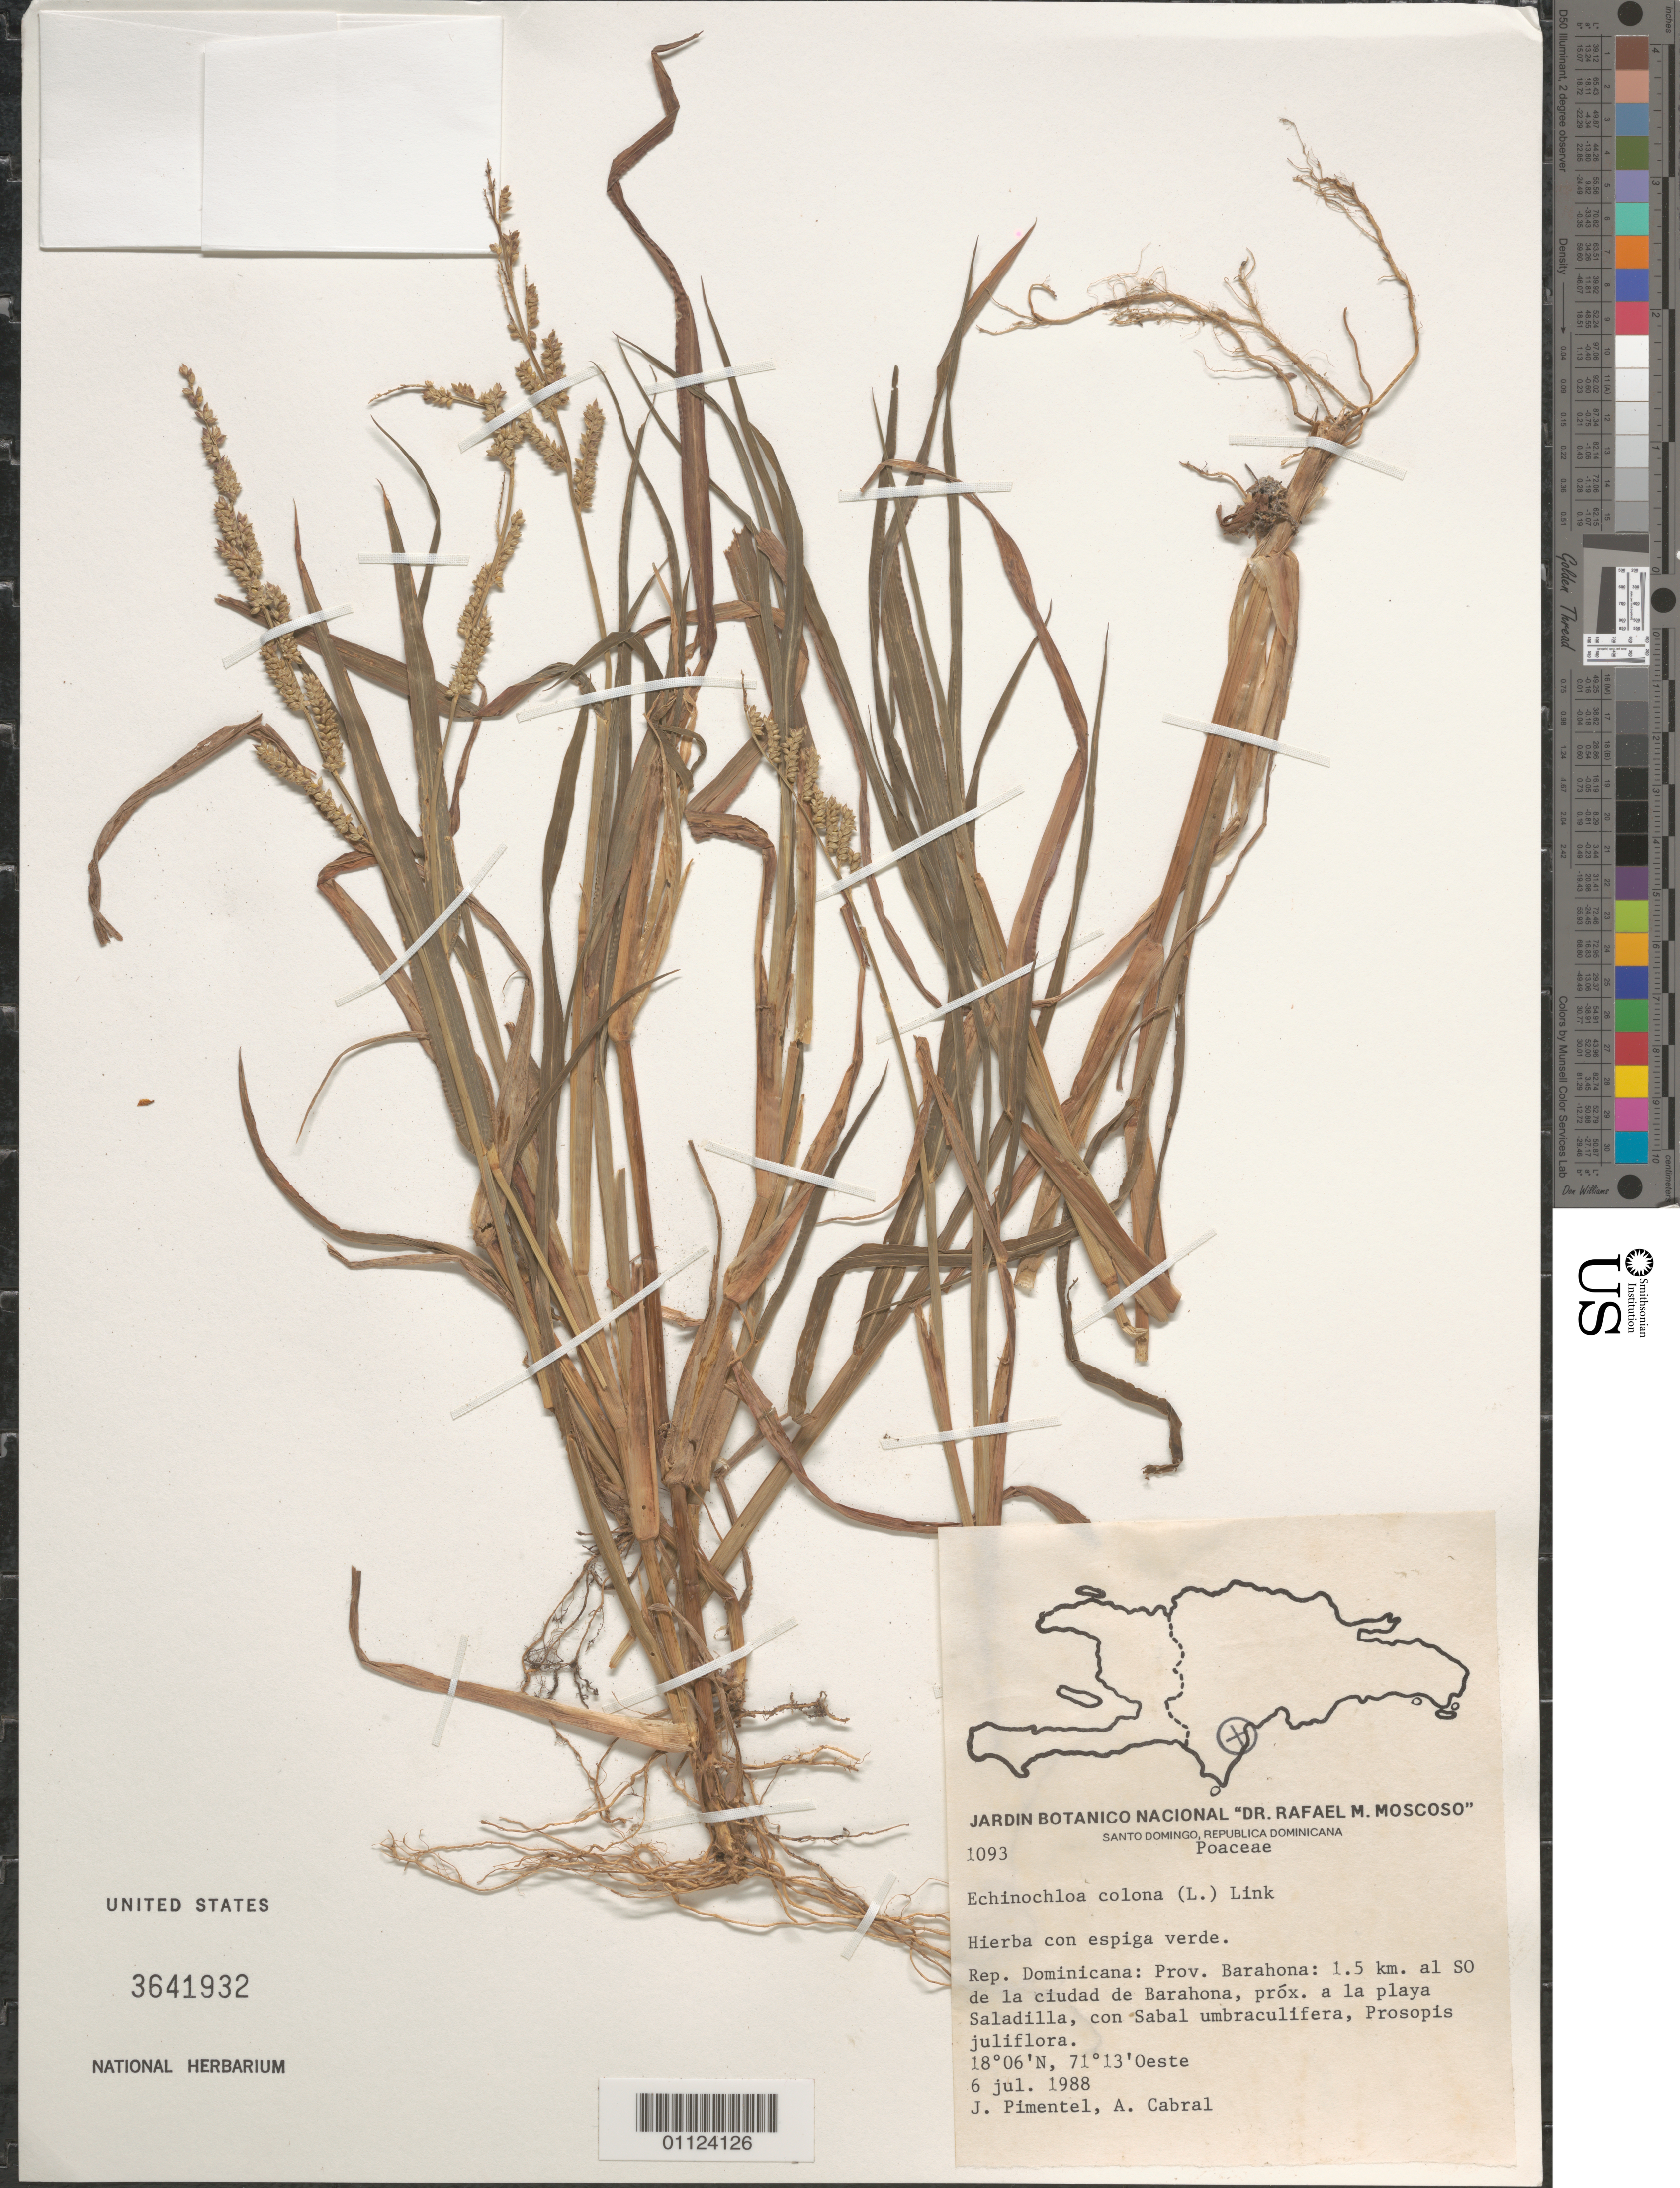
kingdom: Plantae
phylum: Tracheophyta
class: Liliopsida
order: Poales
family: Poaceae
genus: Echinochloa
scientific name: Echinochloa colona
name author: (L.) Link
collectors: J. Pimentel & A. Cabral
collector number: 1093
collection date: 1988-07-06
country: Dominican Republic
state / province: Barahona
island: Hispaniola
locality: Barahona, 1.5 km al SO de la ciudad de Barahona, próx. a la playa Saladilla.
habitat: Con sabal umbraculifera, Prosopis juliflora.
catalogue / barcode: US 3641932